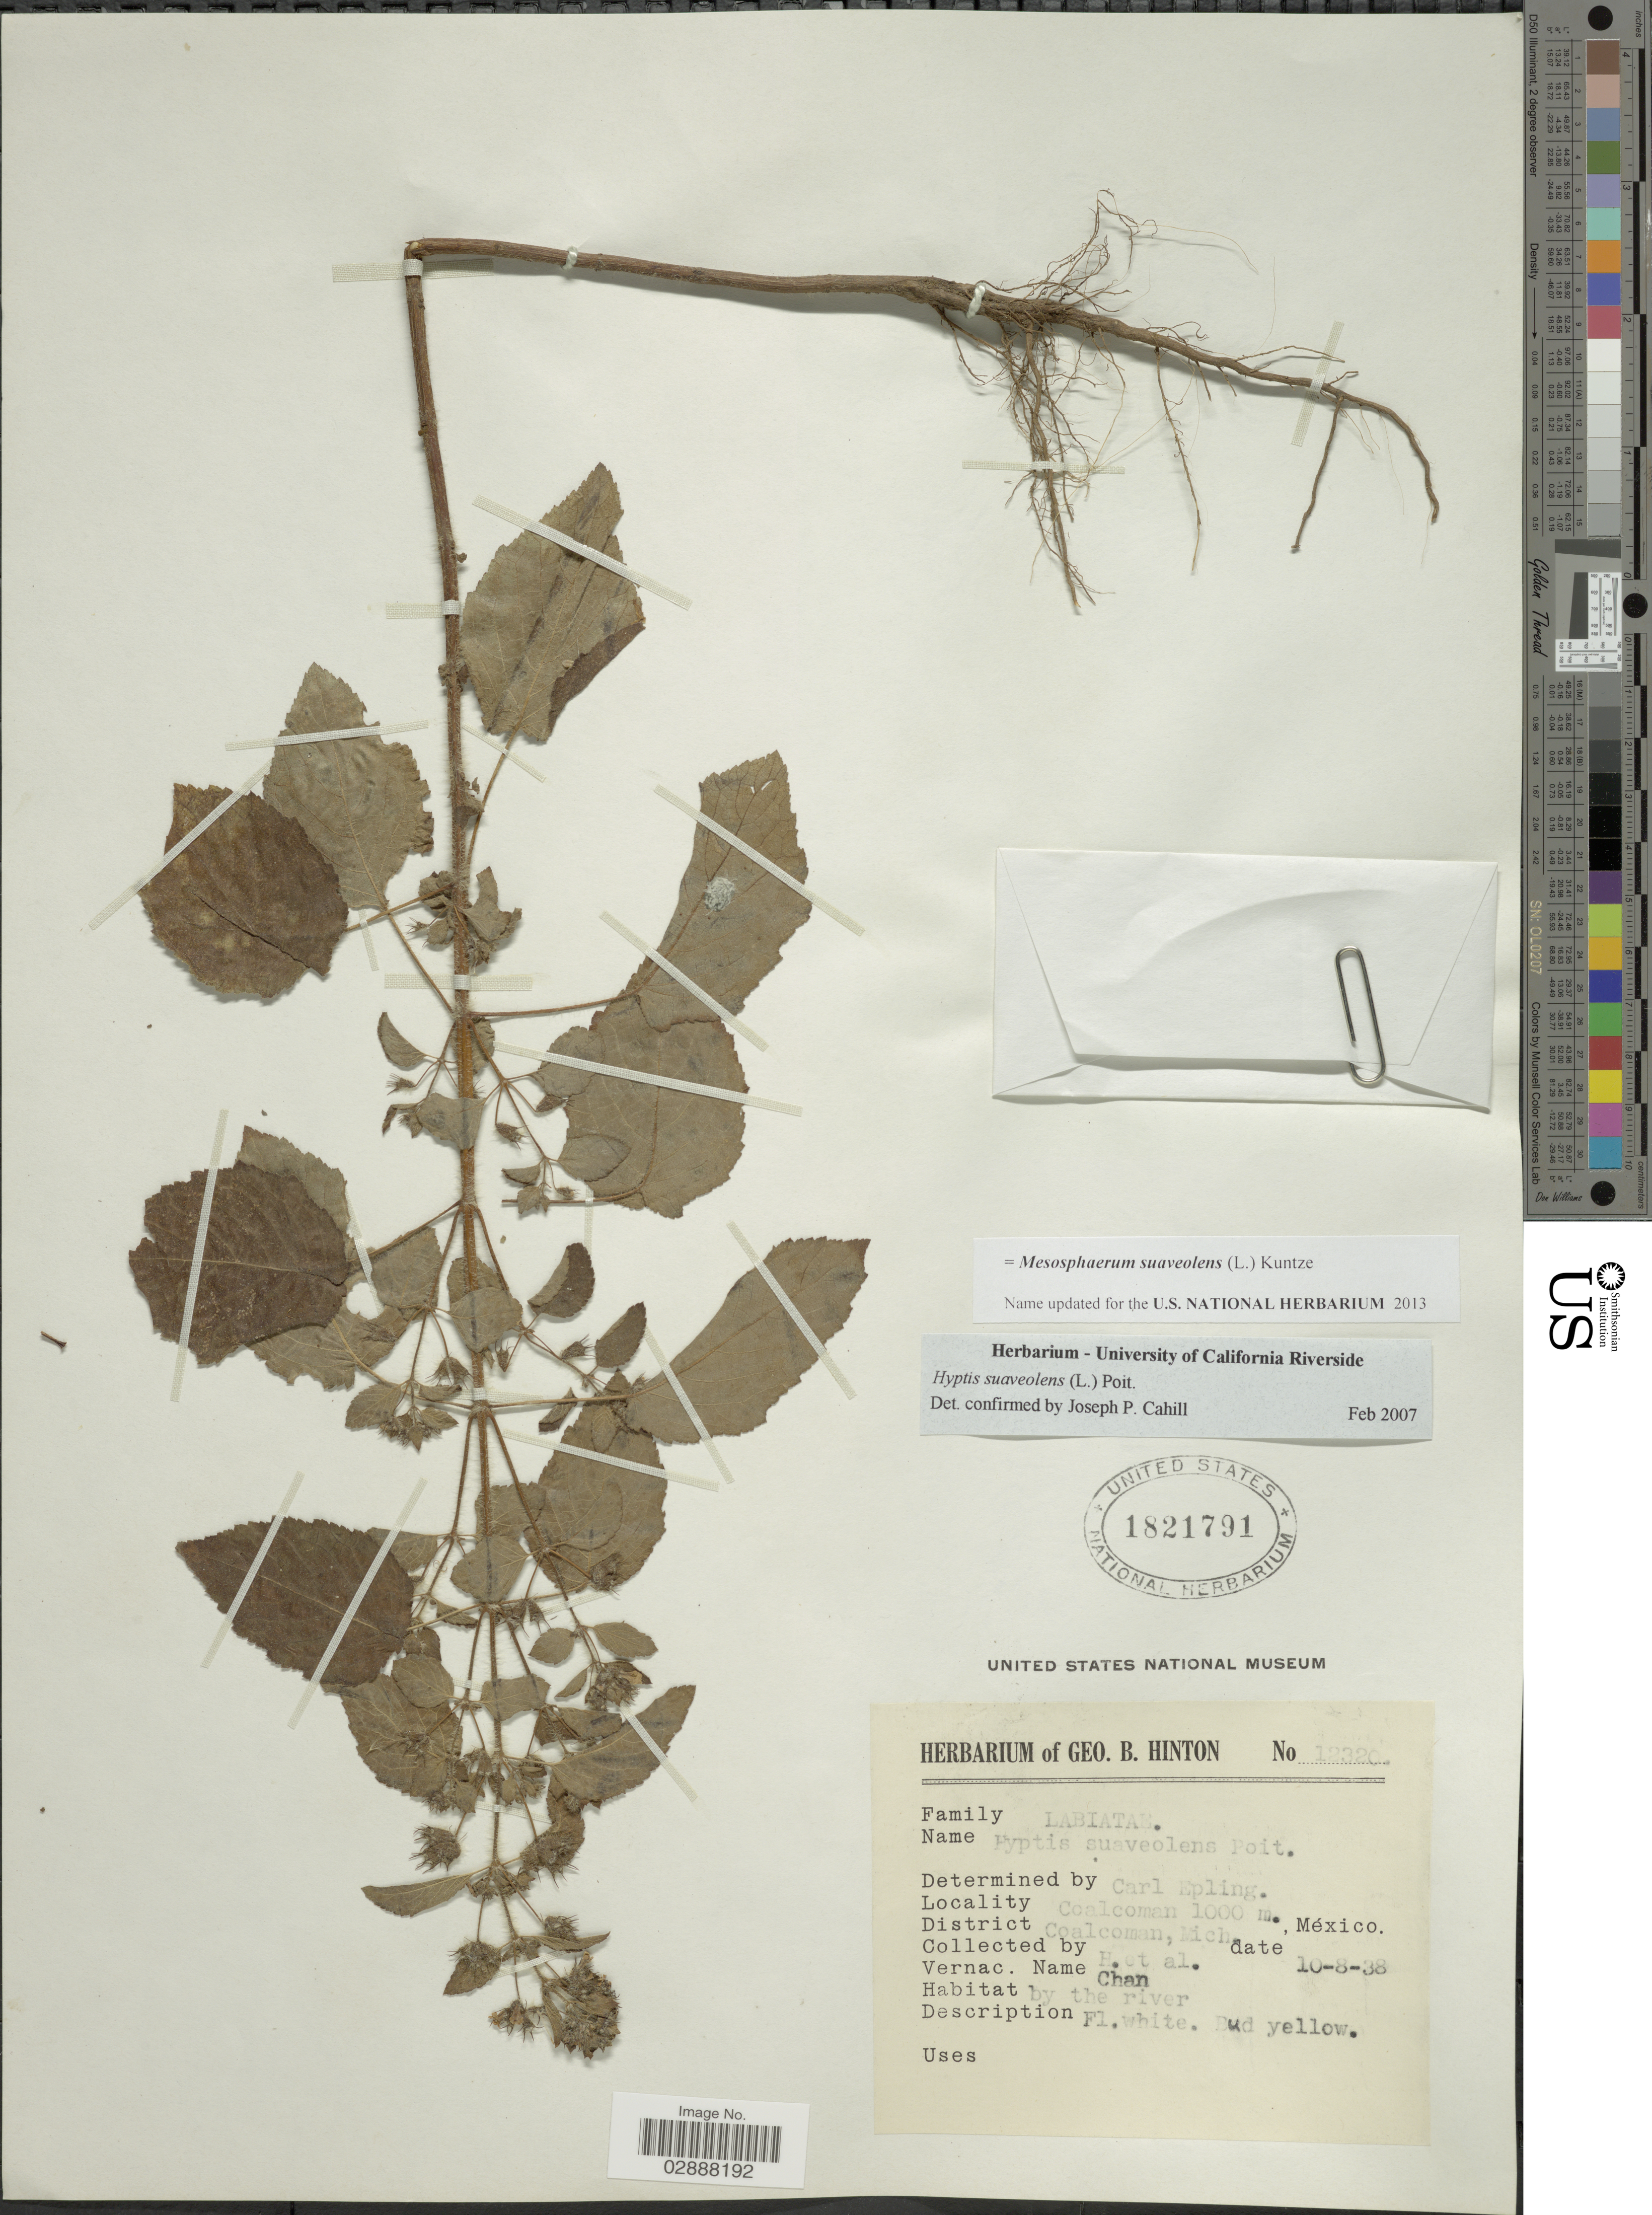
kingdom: Plantae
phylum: Tracheophyta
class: Magnoliopsida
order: Lamiales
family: Lamiaceae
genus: Mesosphaerum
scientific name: Mesosphaerum suaveolens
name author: (L.) Kuntze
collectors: G. B. Hinton & et al.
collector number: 12320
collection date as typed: Transcribed d/m/y: 10/8/38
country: Mexico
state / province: Michoacán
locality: Coalcoman, District Coalcoman.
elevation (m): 1000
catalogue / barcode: US 1821791